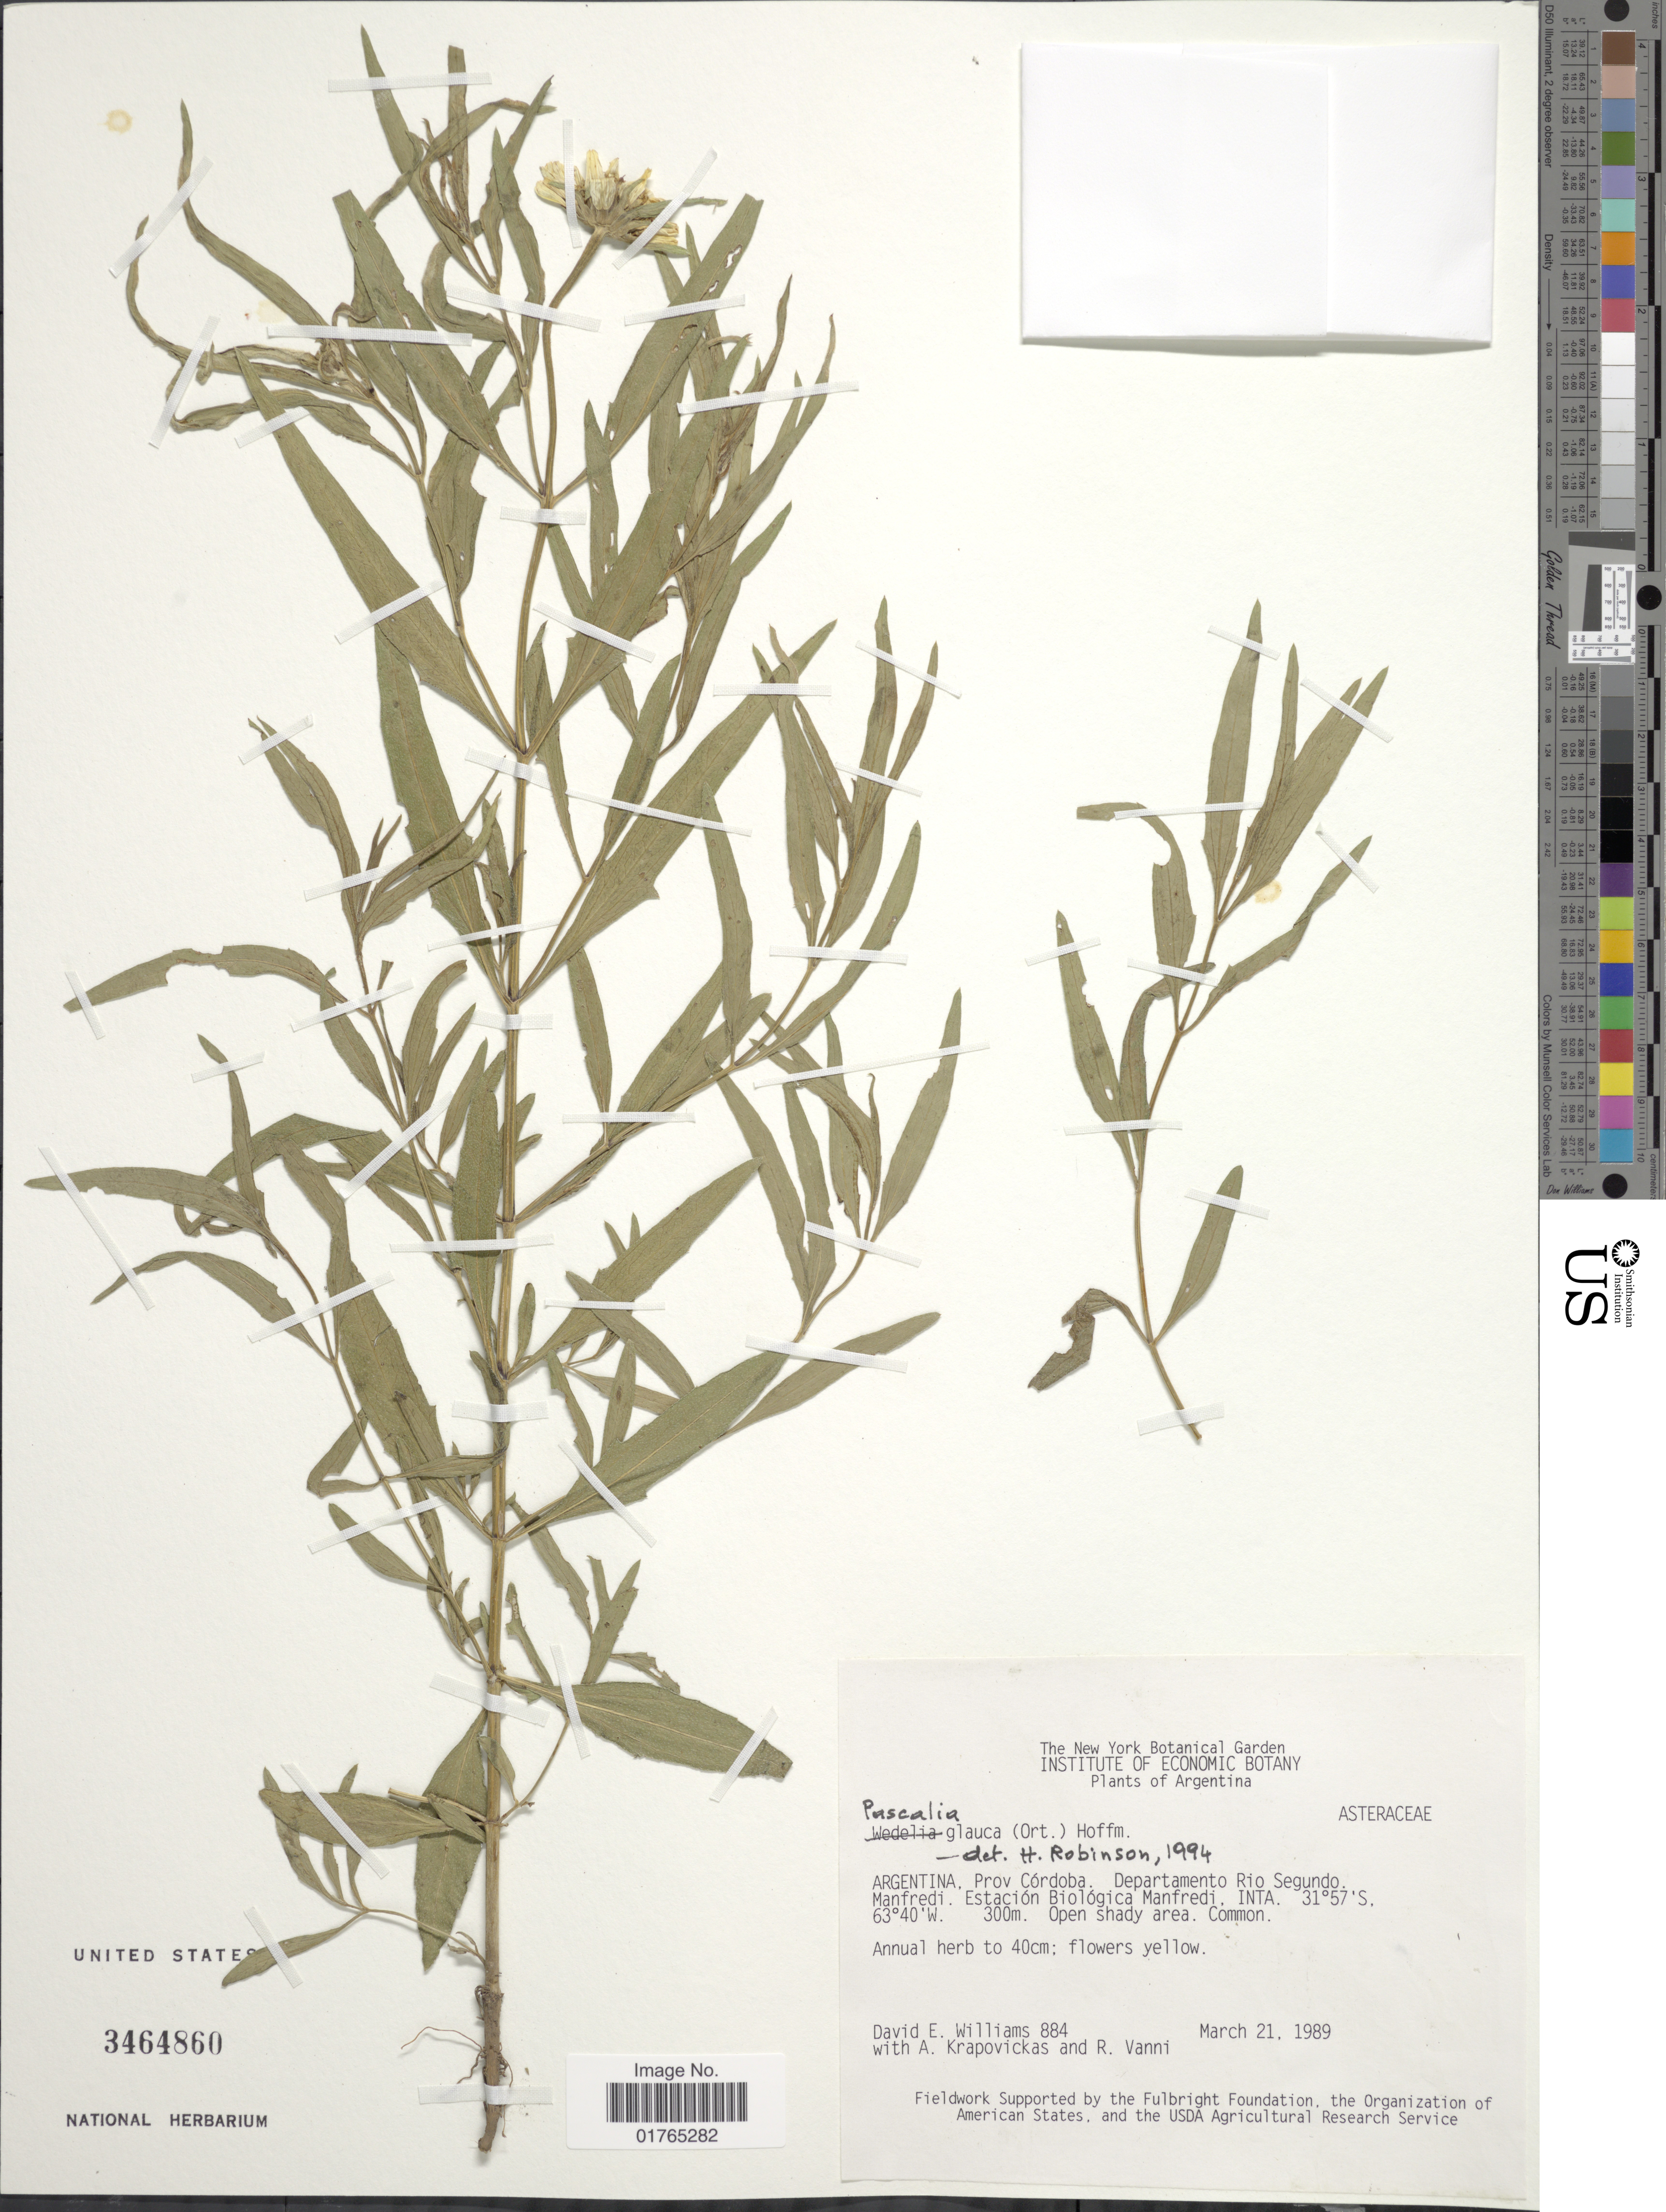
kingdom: Plantae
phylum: Tracheophyta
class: Magnoliopsida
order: Asterales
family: Asteraceae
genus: Pascalia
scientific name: Pascalia glauca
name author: Ortega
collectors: D. E. Williams, A. Krapovickas & R. Vanni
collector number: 884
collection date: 1989-03-21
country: Argentina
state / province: Cordoba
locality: Departamento Rio Segundo Manfredi, Estación Biológica Manfredi, Inta, open shady area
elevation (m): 300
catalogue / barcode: US 3464860